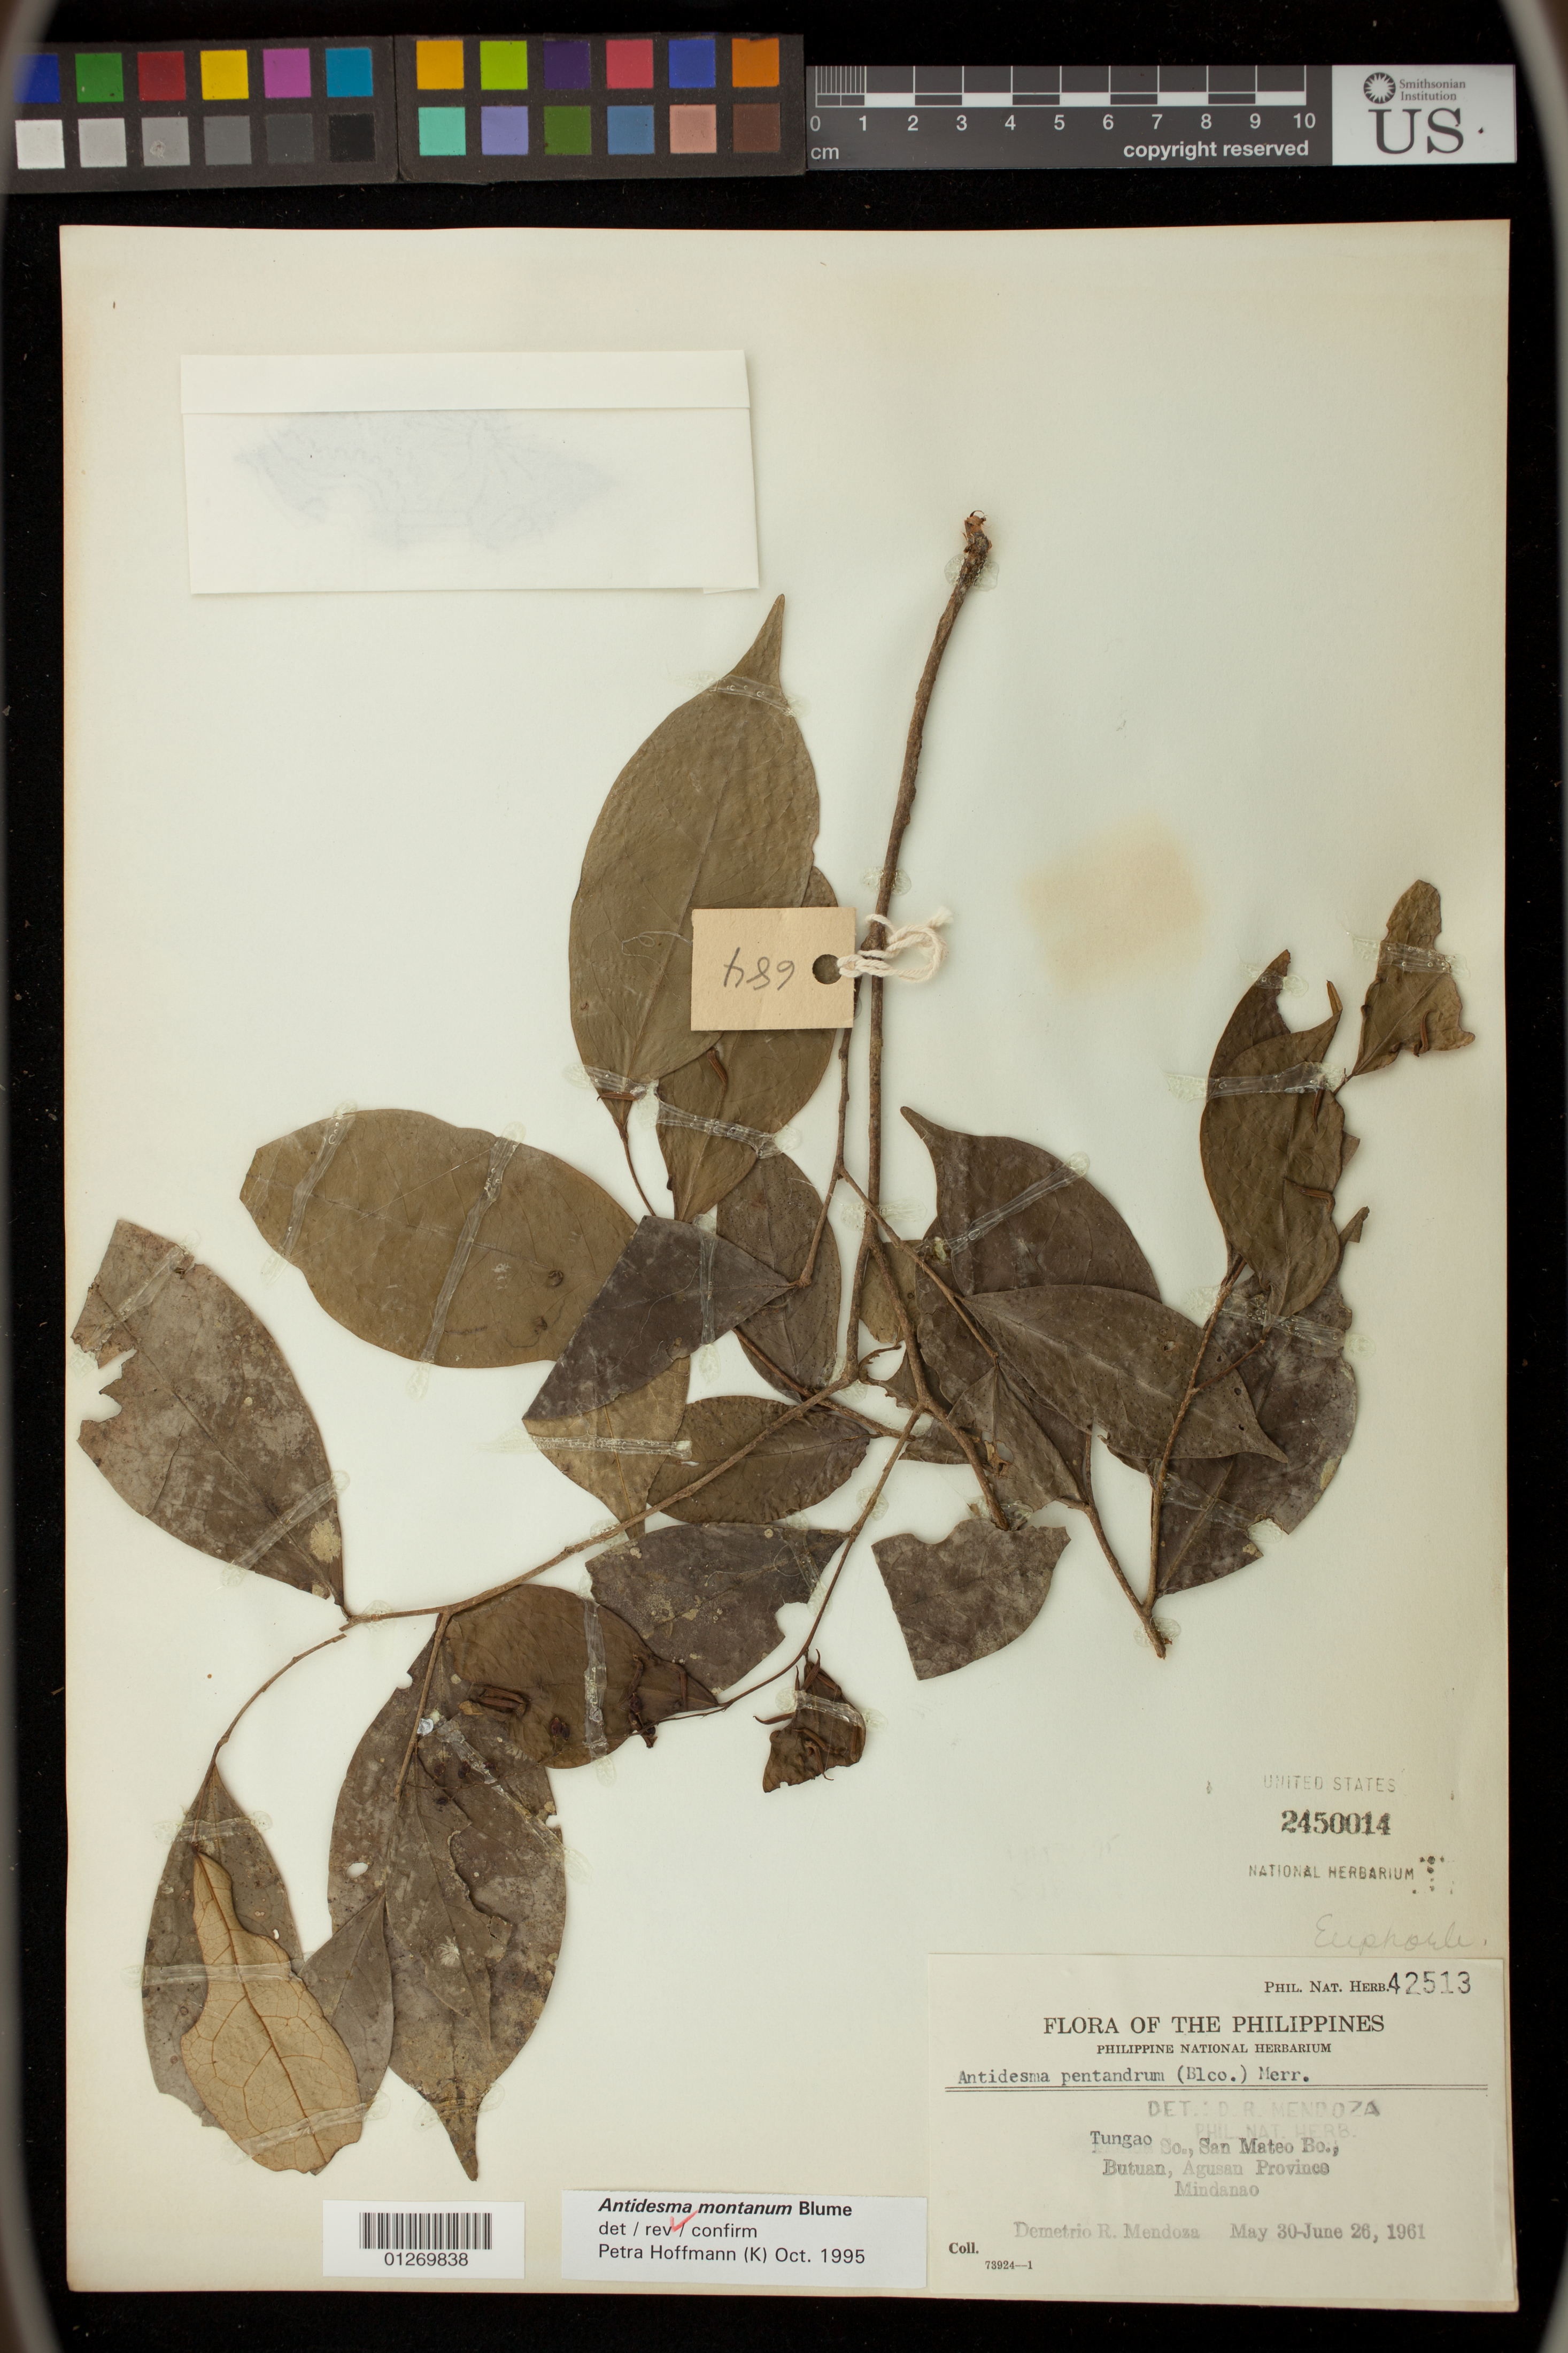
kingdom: Plantae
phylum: Tracheophyta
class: Magnoliopsida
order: Malpighiales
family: Phyllanthaceae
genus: Antidesma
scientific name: Antidesma montanum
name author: Blume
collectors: D. Mendoza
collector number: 42513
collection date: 1961-05-30/1961-06-26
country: Philippines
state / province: Caraga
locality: Tunago So,. San Mateo Bo., Butuan, Agusan Province Mindanao Island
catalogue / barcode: US 2450014